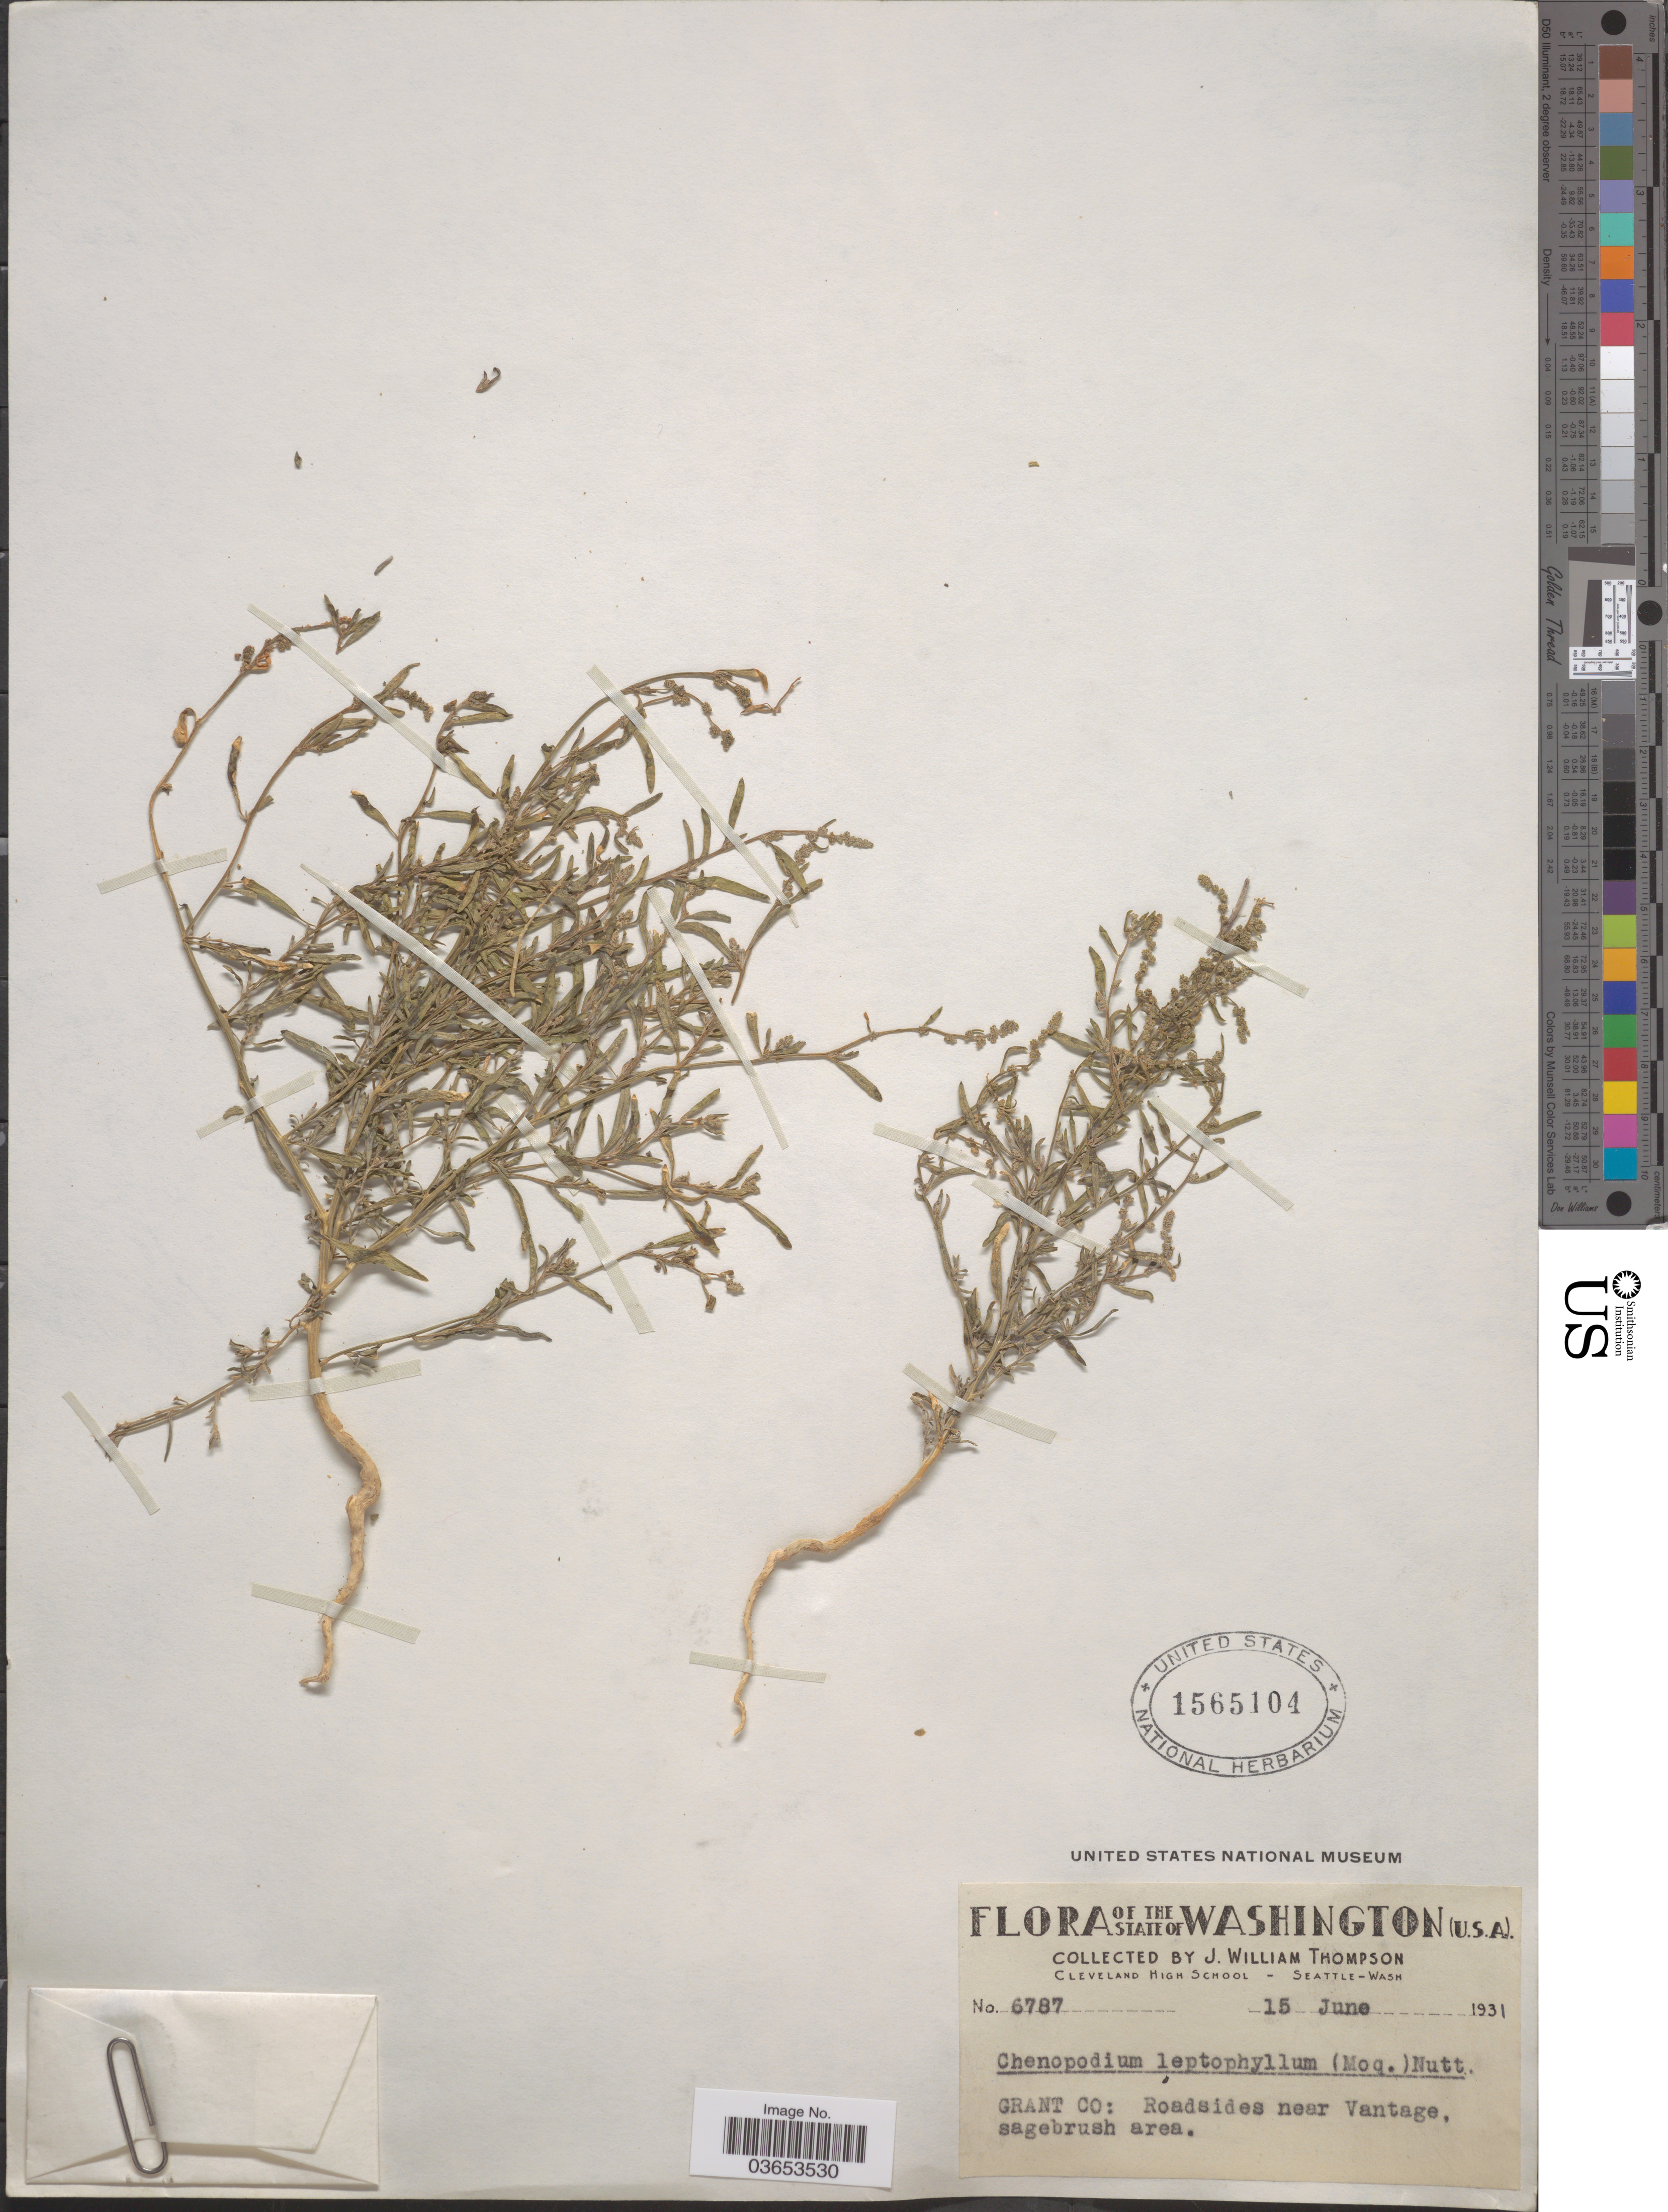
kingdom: Plantae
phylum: Tracheophyta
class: Magnoliopsida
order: Caryophyllales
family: Amaranthaceae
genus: Chenopodium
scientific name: Chenopodium leptophyllum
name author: (Moq.) Nutt. ex S. Watson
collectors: J. W. Thompson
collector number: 6787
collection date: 1931-06-15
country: United States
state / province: Washington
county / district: Grant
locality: Grant Co: Roadsides near Vantage, sagebrush area.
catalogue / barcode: US 1565104